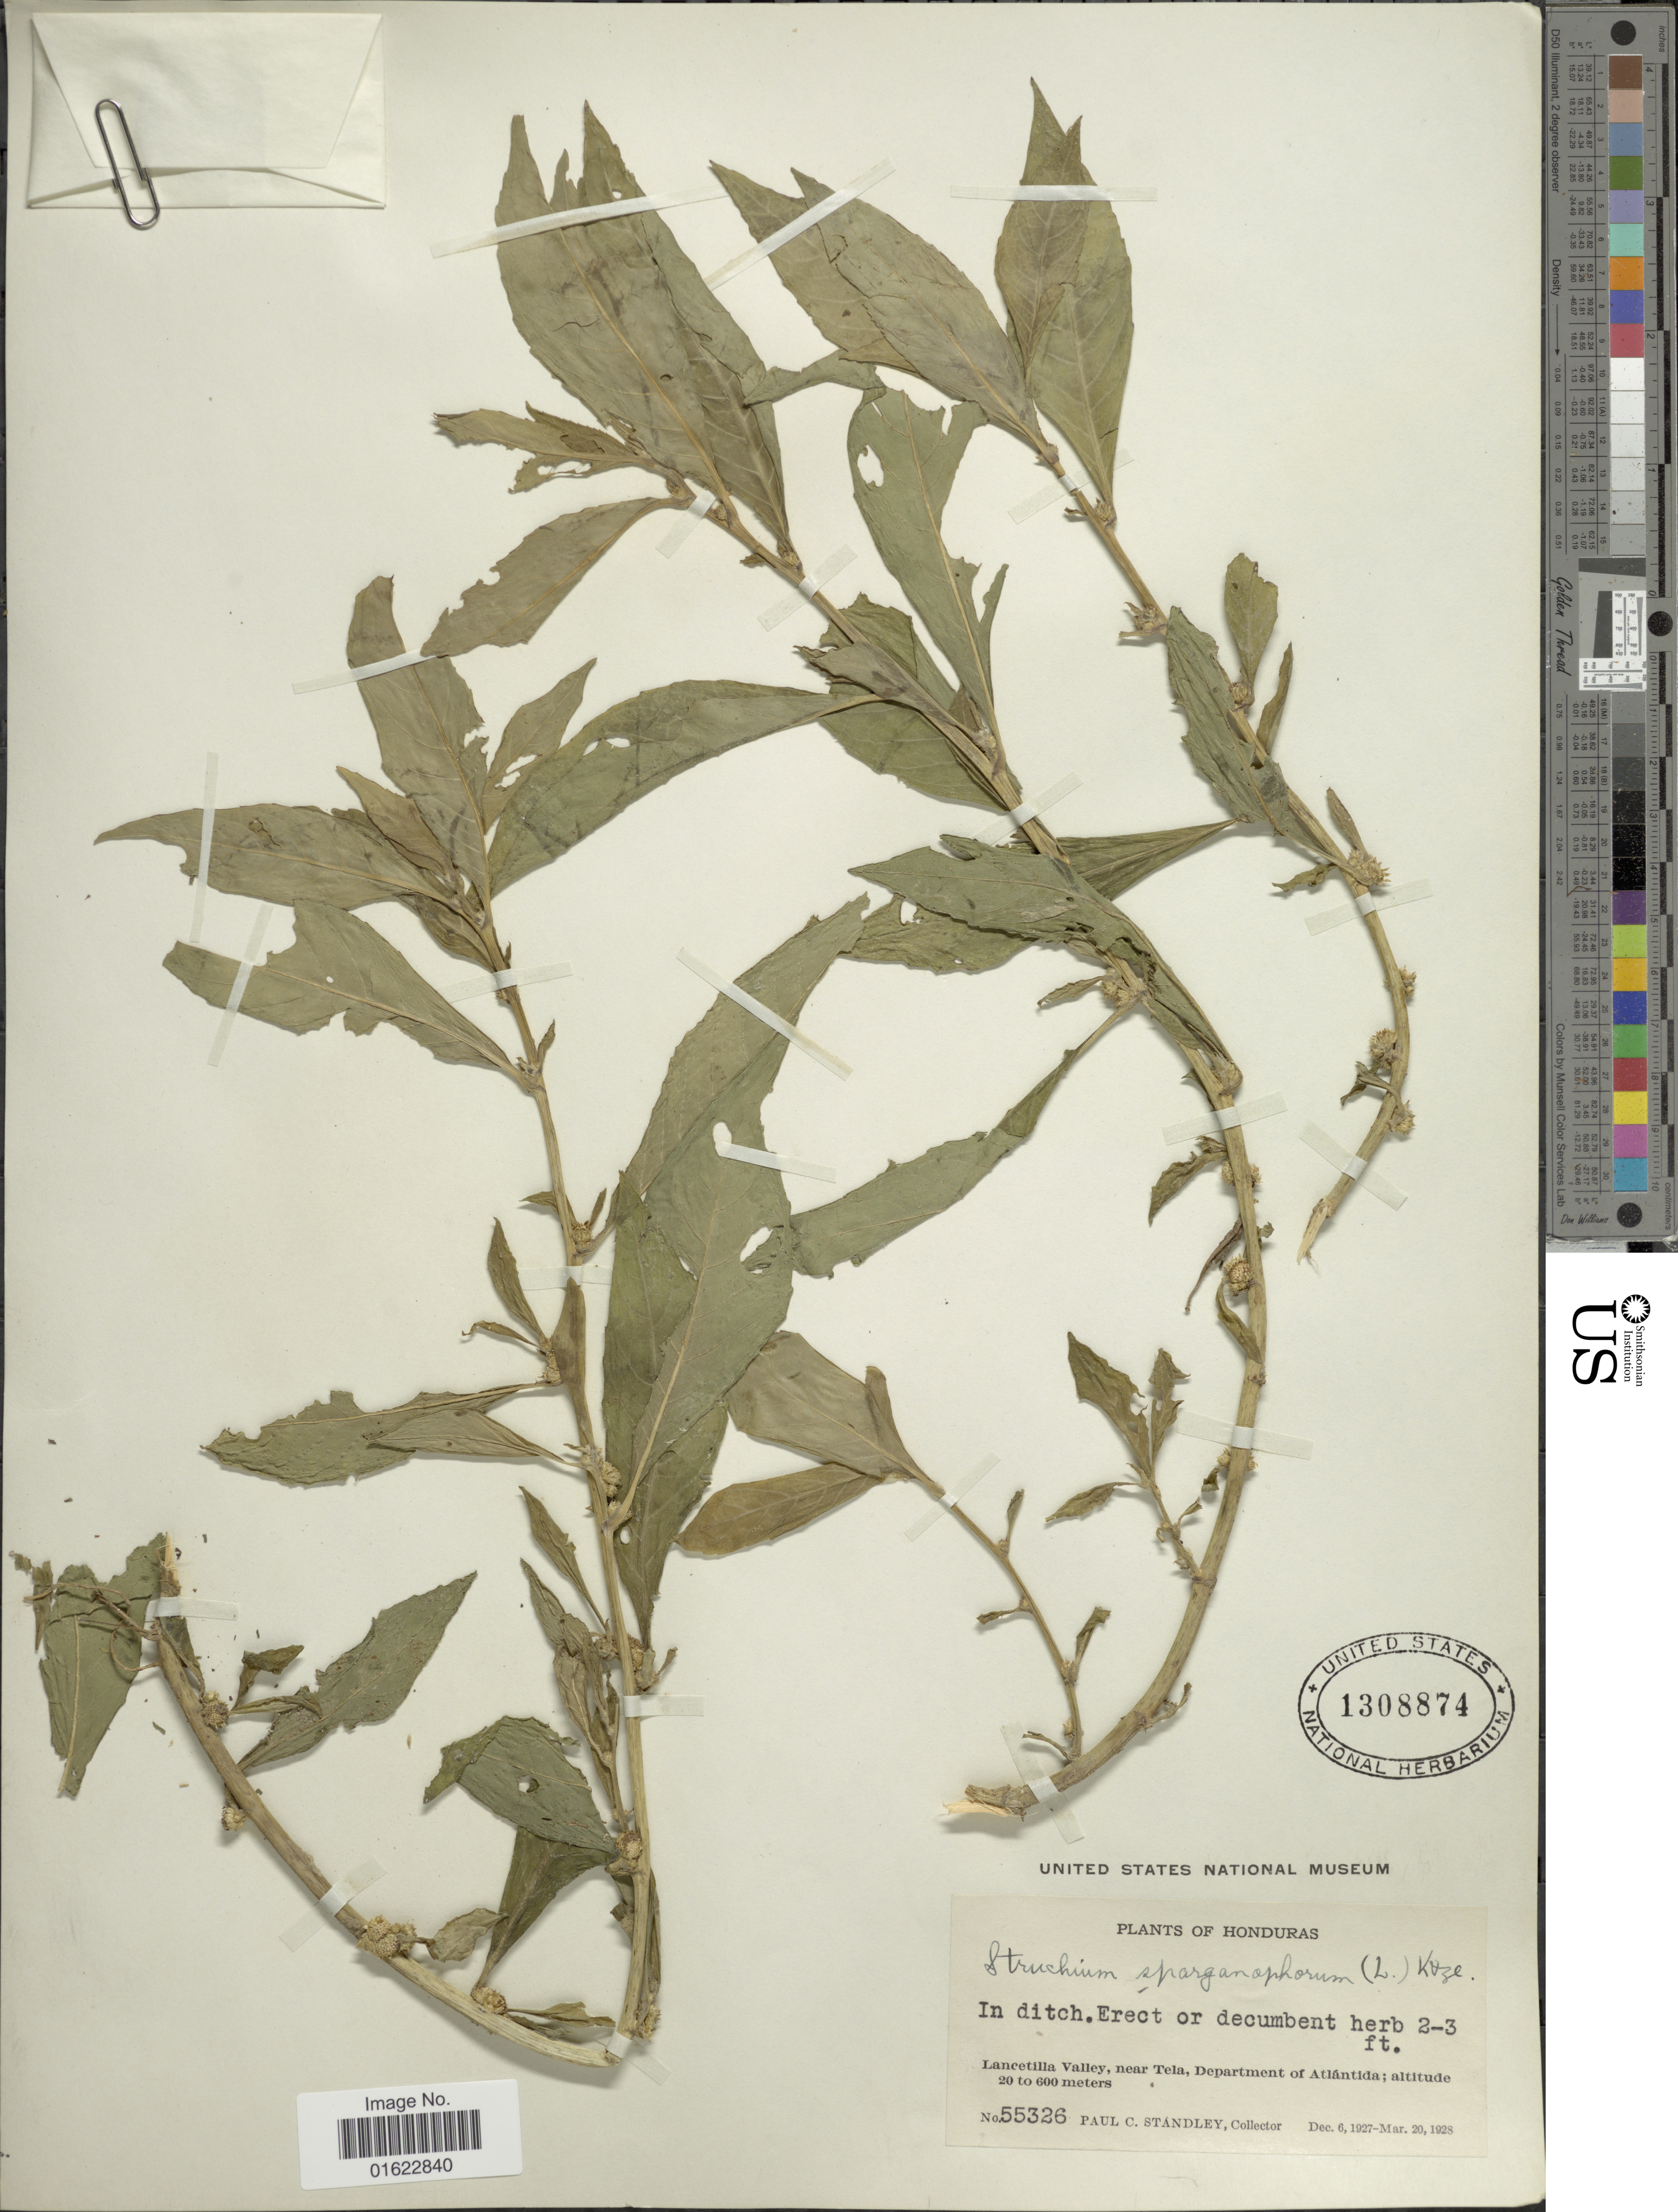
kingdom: Plantae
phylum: Tracheophyta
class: Magnoliopsida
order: Asterales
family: Asteraceae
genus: Struchium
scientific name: Struchium sparganophorum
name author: (L.) Kuntze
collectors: P. C. Standley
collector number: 55326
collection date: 1927-12-06/1928-03-20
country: Honduras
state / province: Atlántida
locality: Lancetilla Valley, near Tela, Department of Atlantida.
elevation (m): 20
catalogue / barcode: US 1308874